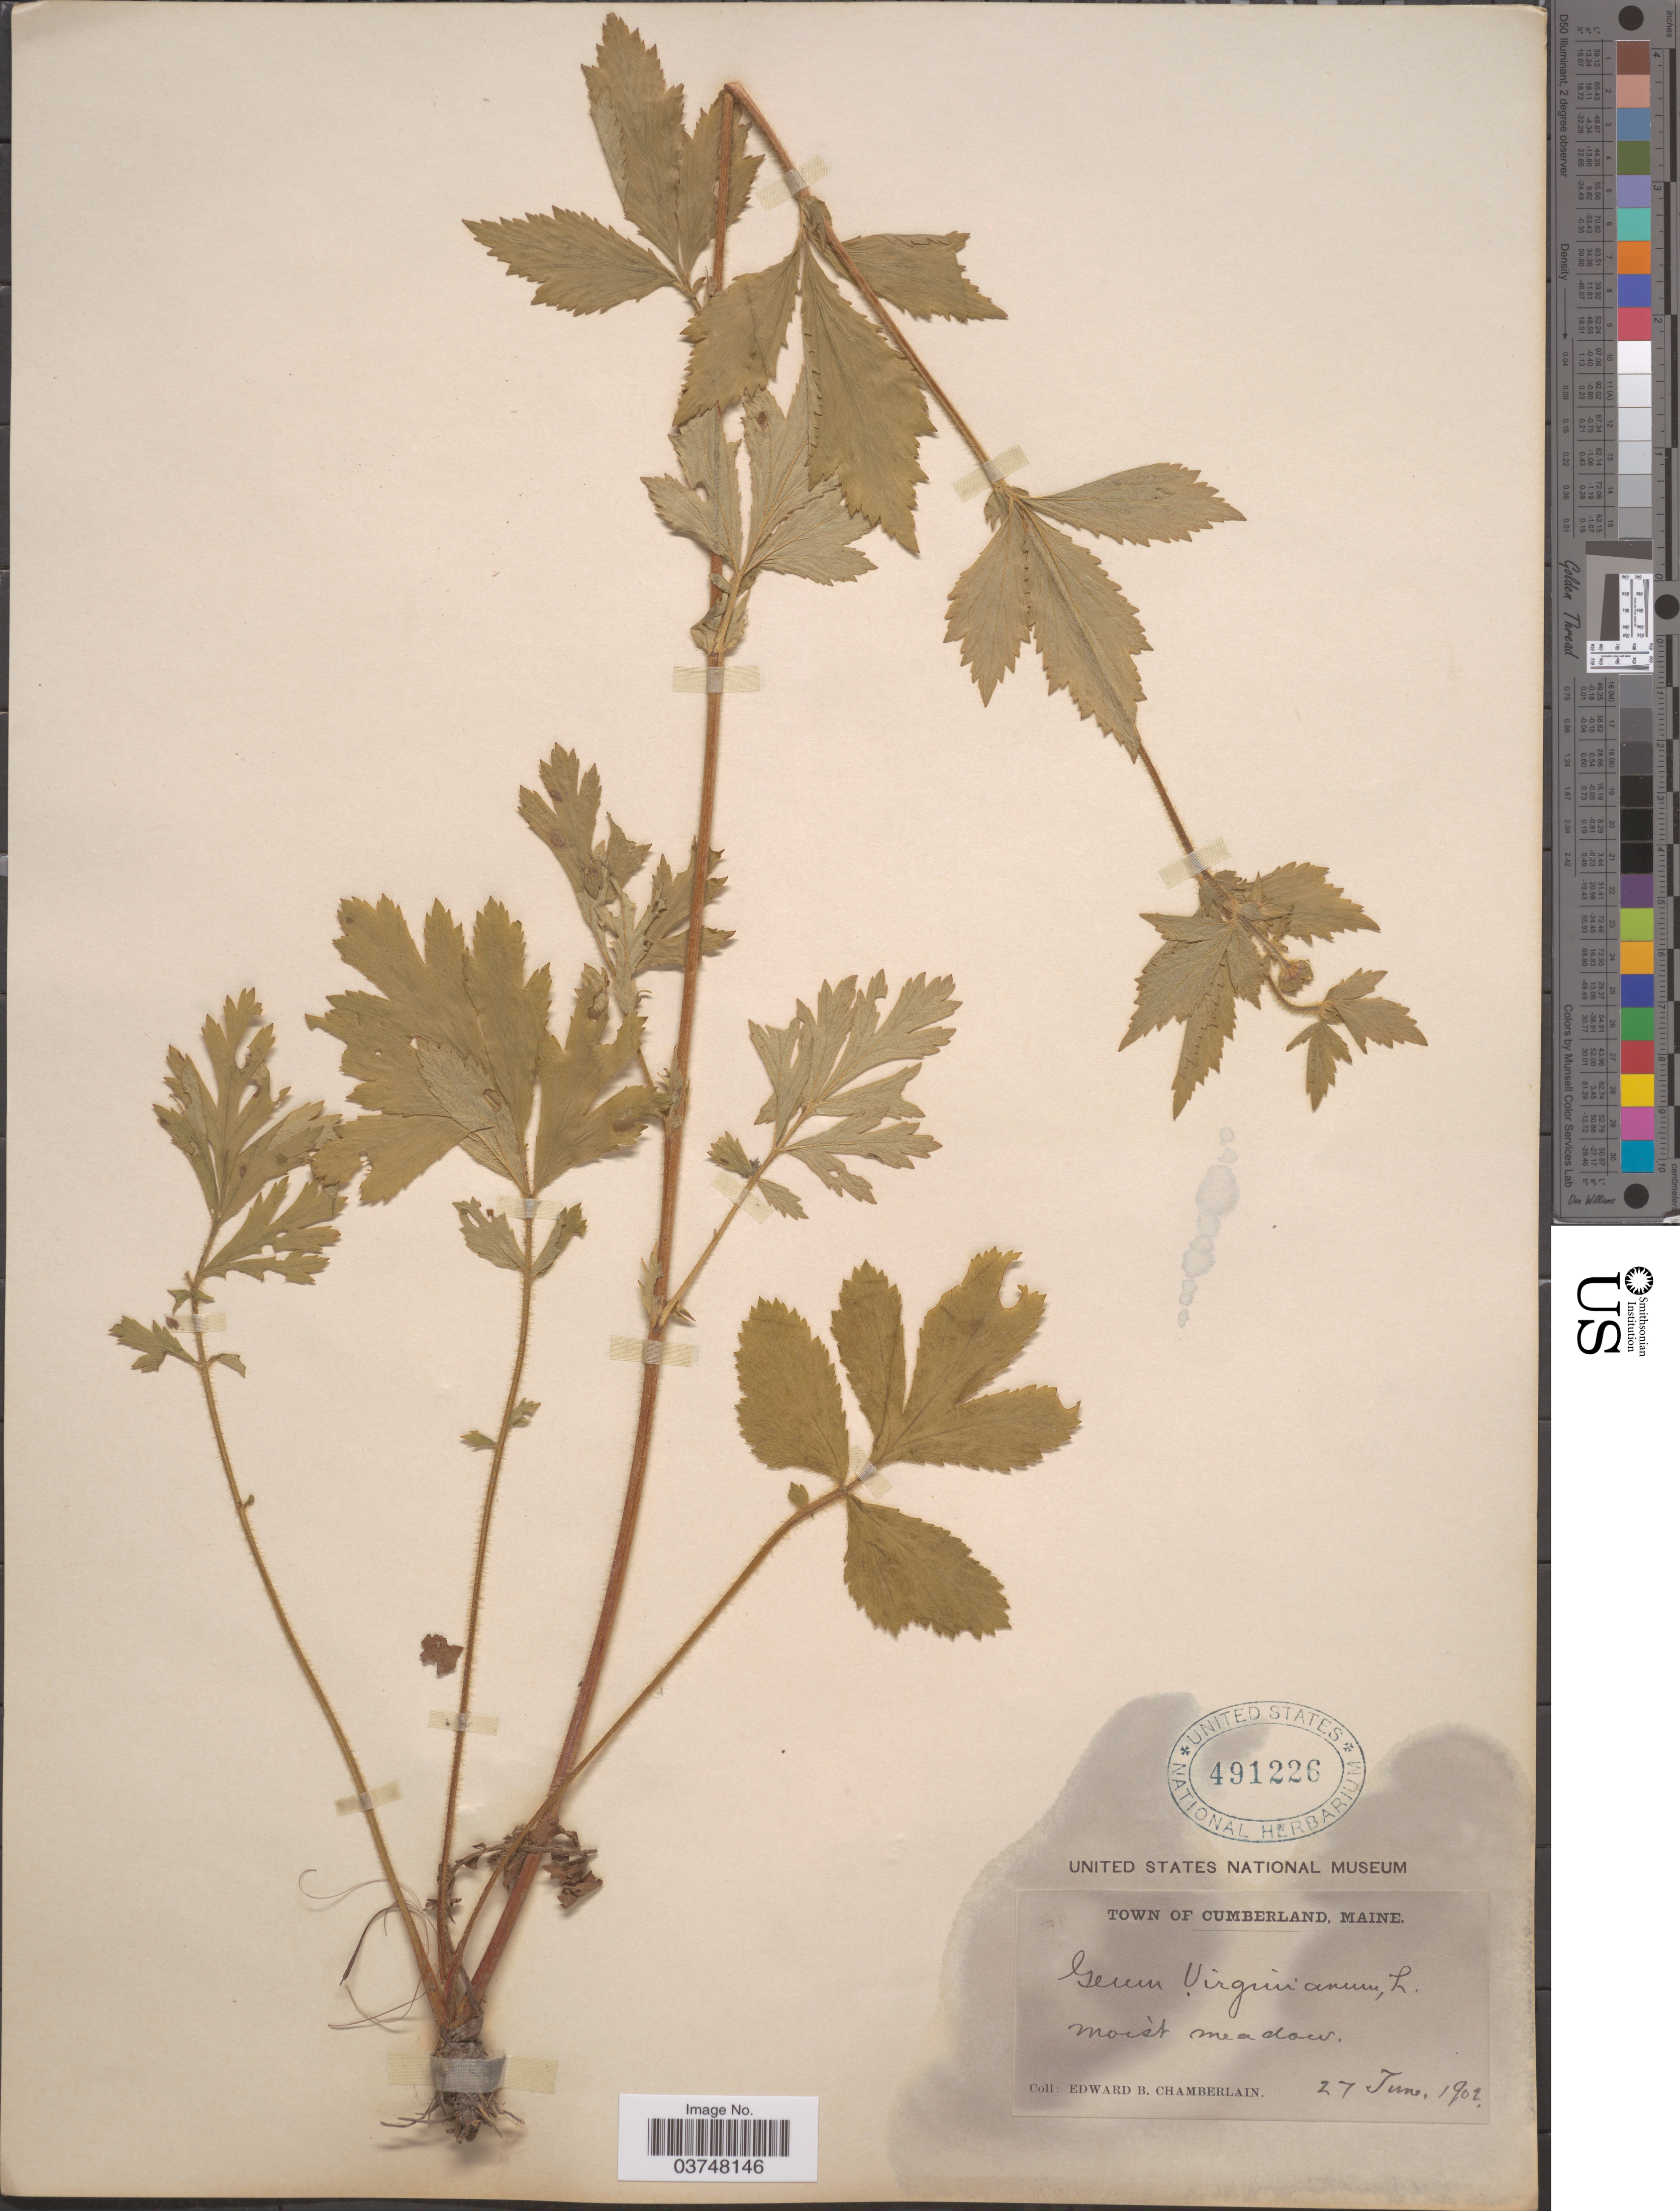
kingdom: Plantae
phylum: Tracheophyta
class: Magnoliopsida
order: Rosales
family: Rosaceae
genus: Geum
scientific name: Geum virginianum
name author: L.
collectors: E. Chamberlain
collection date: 1902-06-27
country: United States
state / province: Maine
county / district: Cumberland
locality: Cumberland.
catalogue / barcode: US 491226